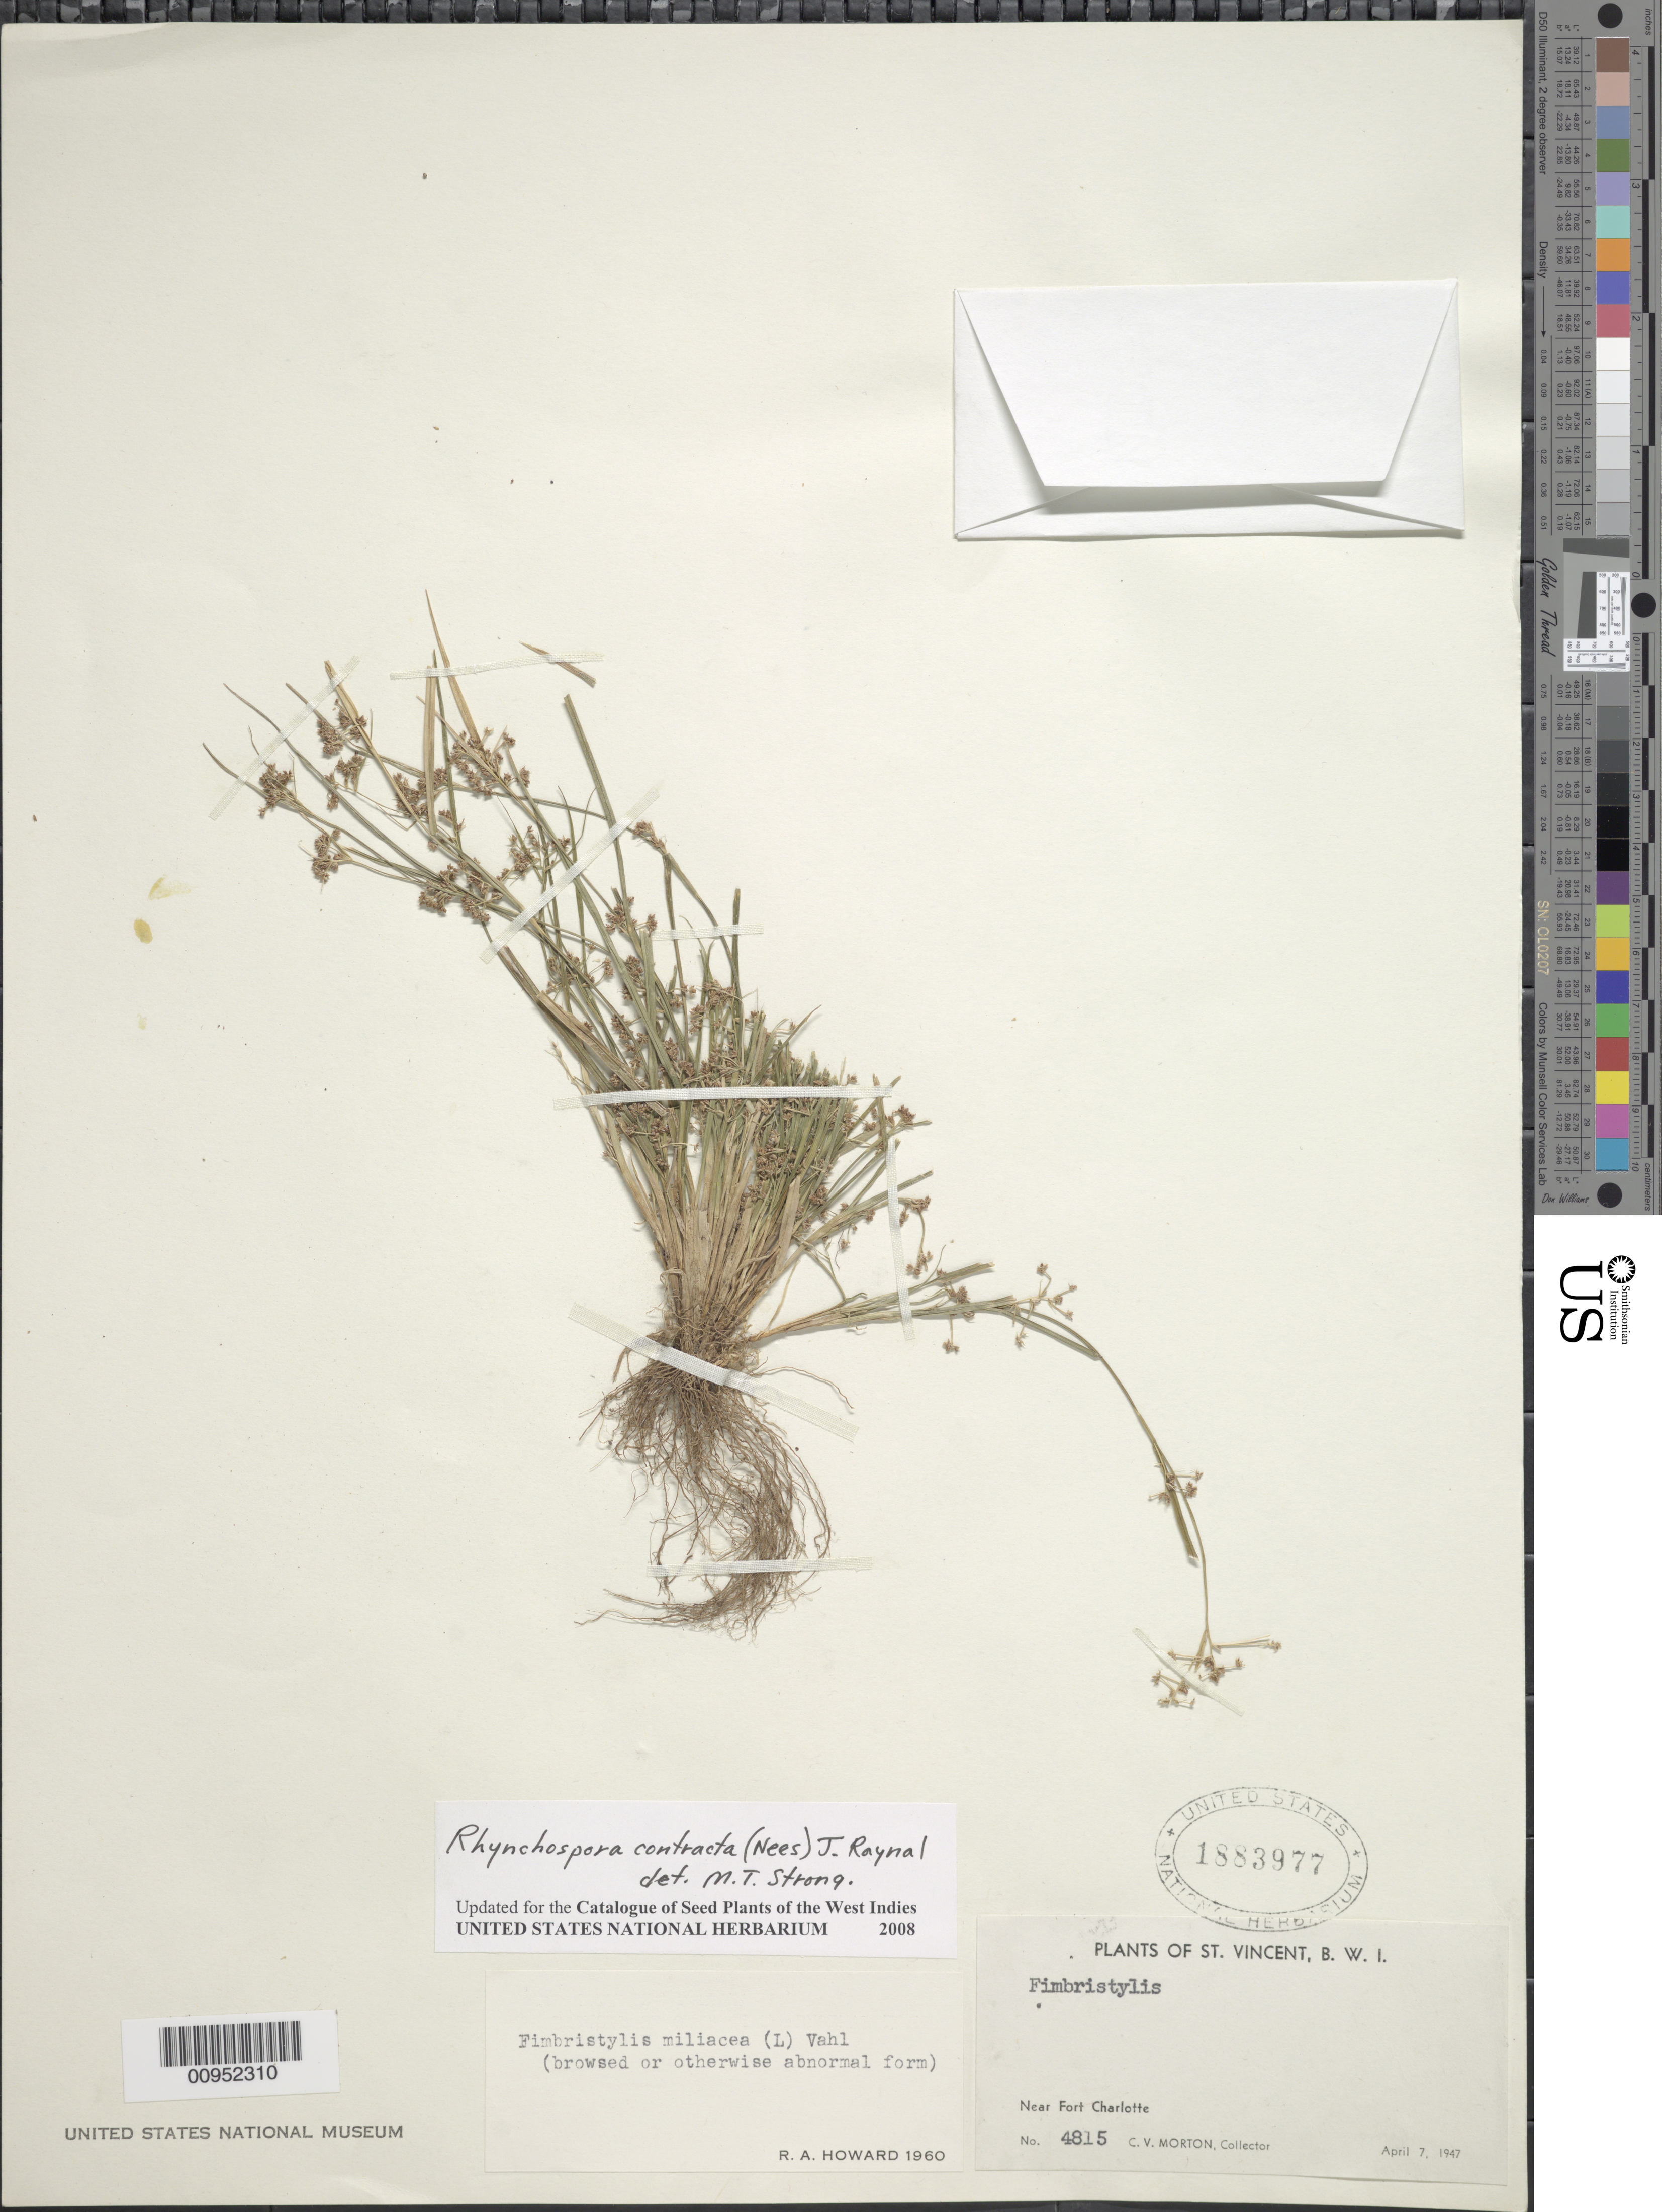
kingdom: Plantae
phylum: Tracheophyta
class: Liliopsida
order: Poales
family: Cyperaceae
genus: Rhynchospora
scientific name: Rhynchospora contracta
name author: (Nees) J. Raynal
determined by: Strong, M. T., (US), Smithsonian Institution - National Museum of Natural History (UNITED STATES)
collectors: C. V. Morton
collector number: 4815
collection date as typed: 07 Apr 1947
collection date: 1947-04-07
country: St. Vincent - Grenadines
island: St. Vincent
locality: Near Fort Charlotte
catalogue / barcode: US 1883977